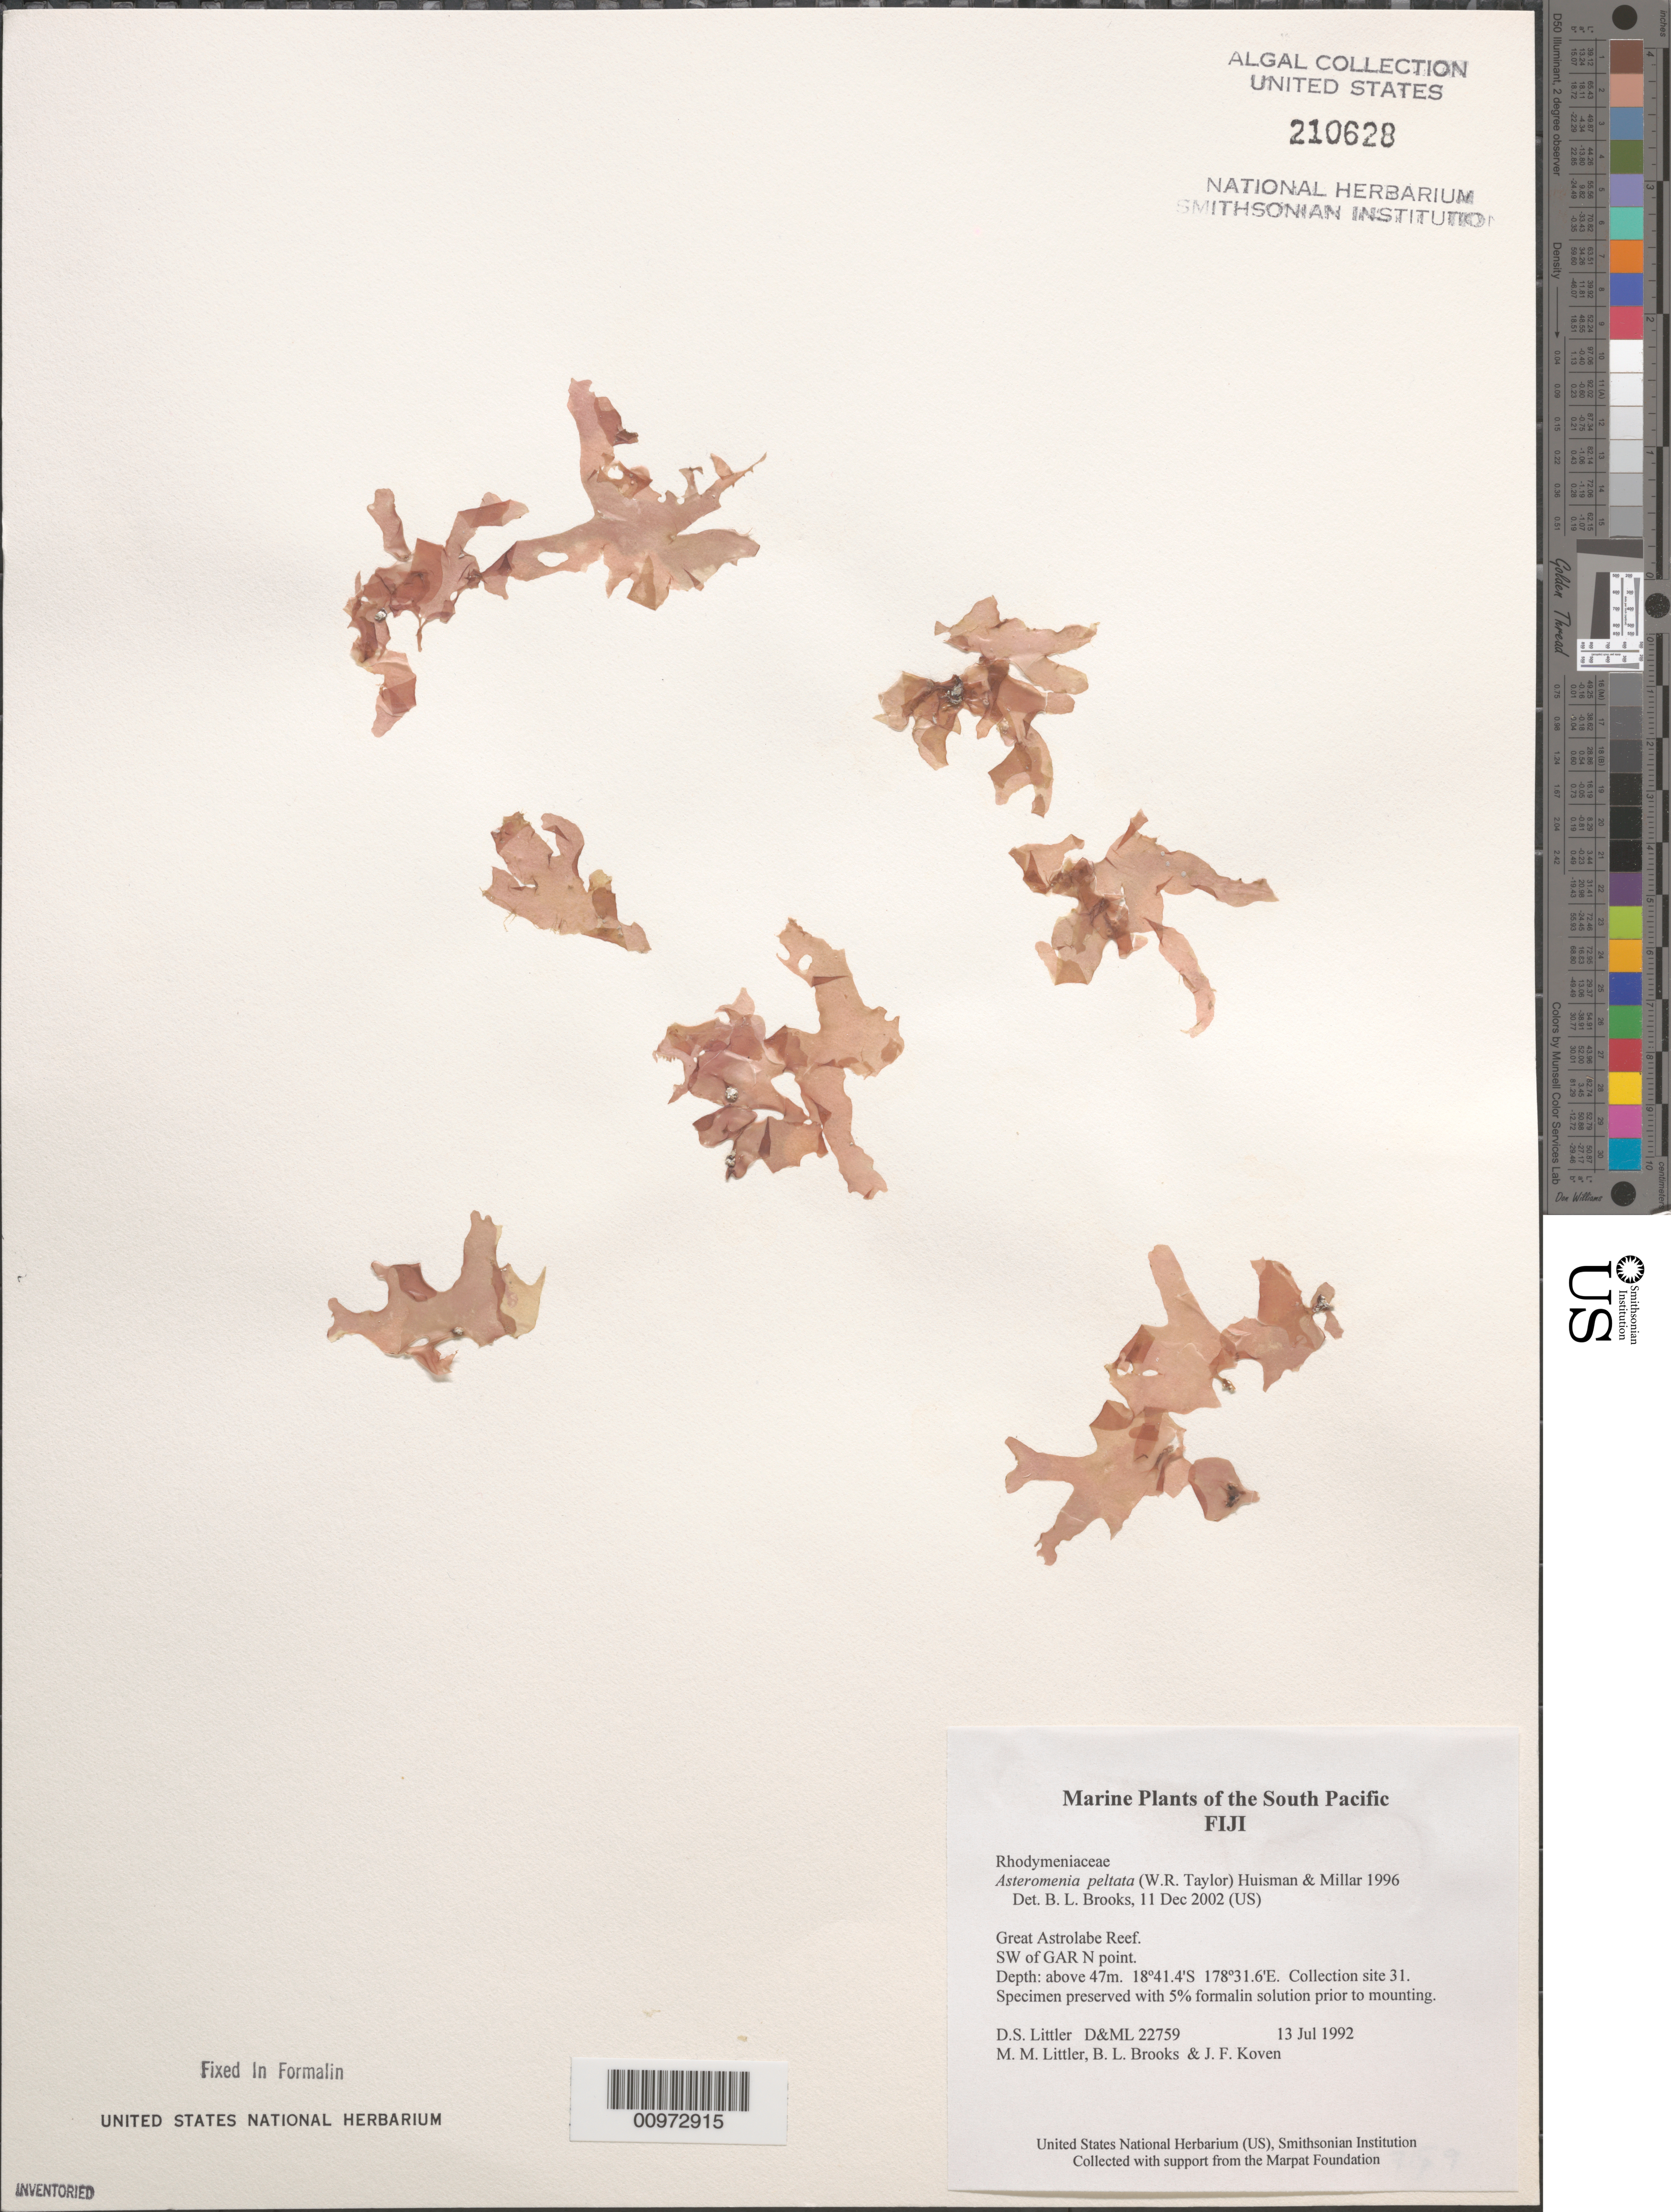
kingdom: Plantae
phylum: Rhodophyta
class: Florideophyceae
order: Rhodymeniales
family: Hymenocladiaceae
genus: Asteromenia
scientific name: Asteromenia peltata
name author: (W.R. Taylor) Huisman & A.J.K. Millar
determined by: Brooks, B. L., (BOT), Smithsonian Institution - National Museum of Natural History (UNITED STATES)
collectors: D. S. Littler, M. M. Littler, B. Brooks & J. Koven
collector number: D&ML 22759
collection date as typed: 13 Jul 1992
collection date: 1992-07-13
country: Fiji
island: Great Astrolabe Reef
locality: Great Astrolabe Reef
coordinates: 18 41.4'S, 178 31.6'E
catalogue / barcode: US 210628